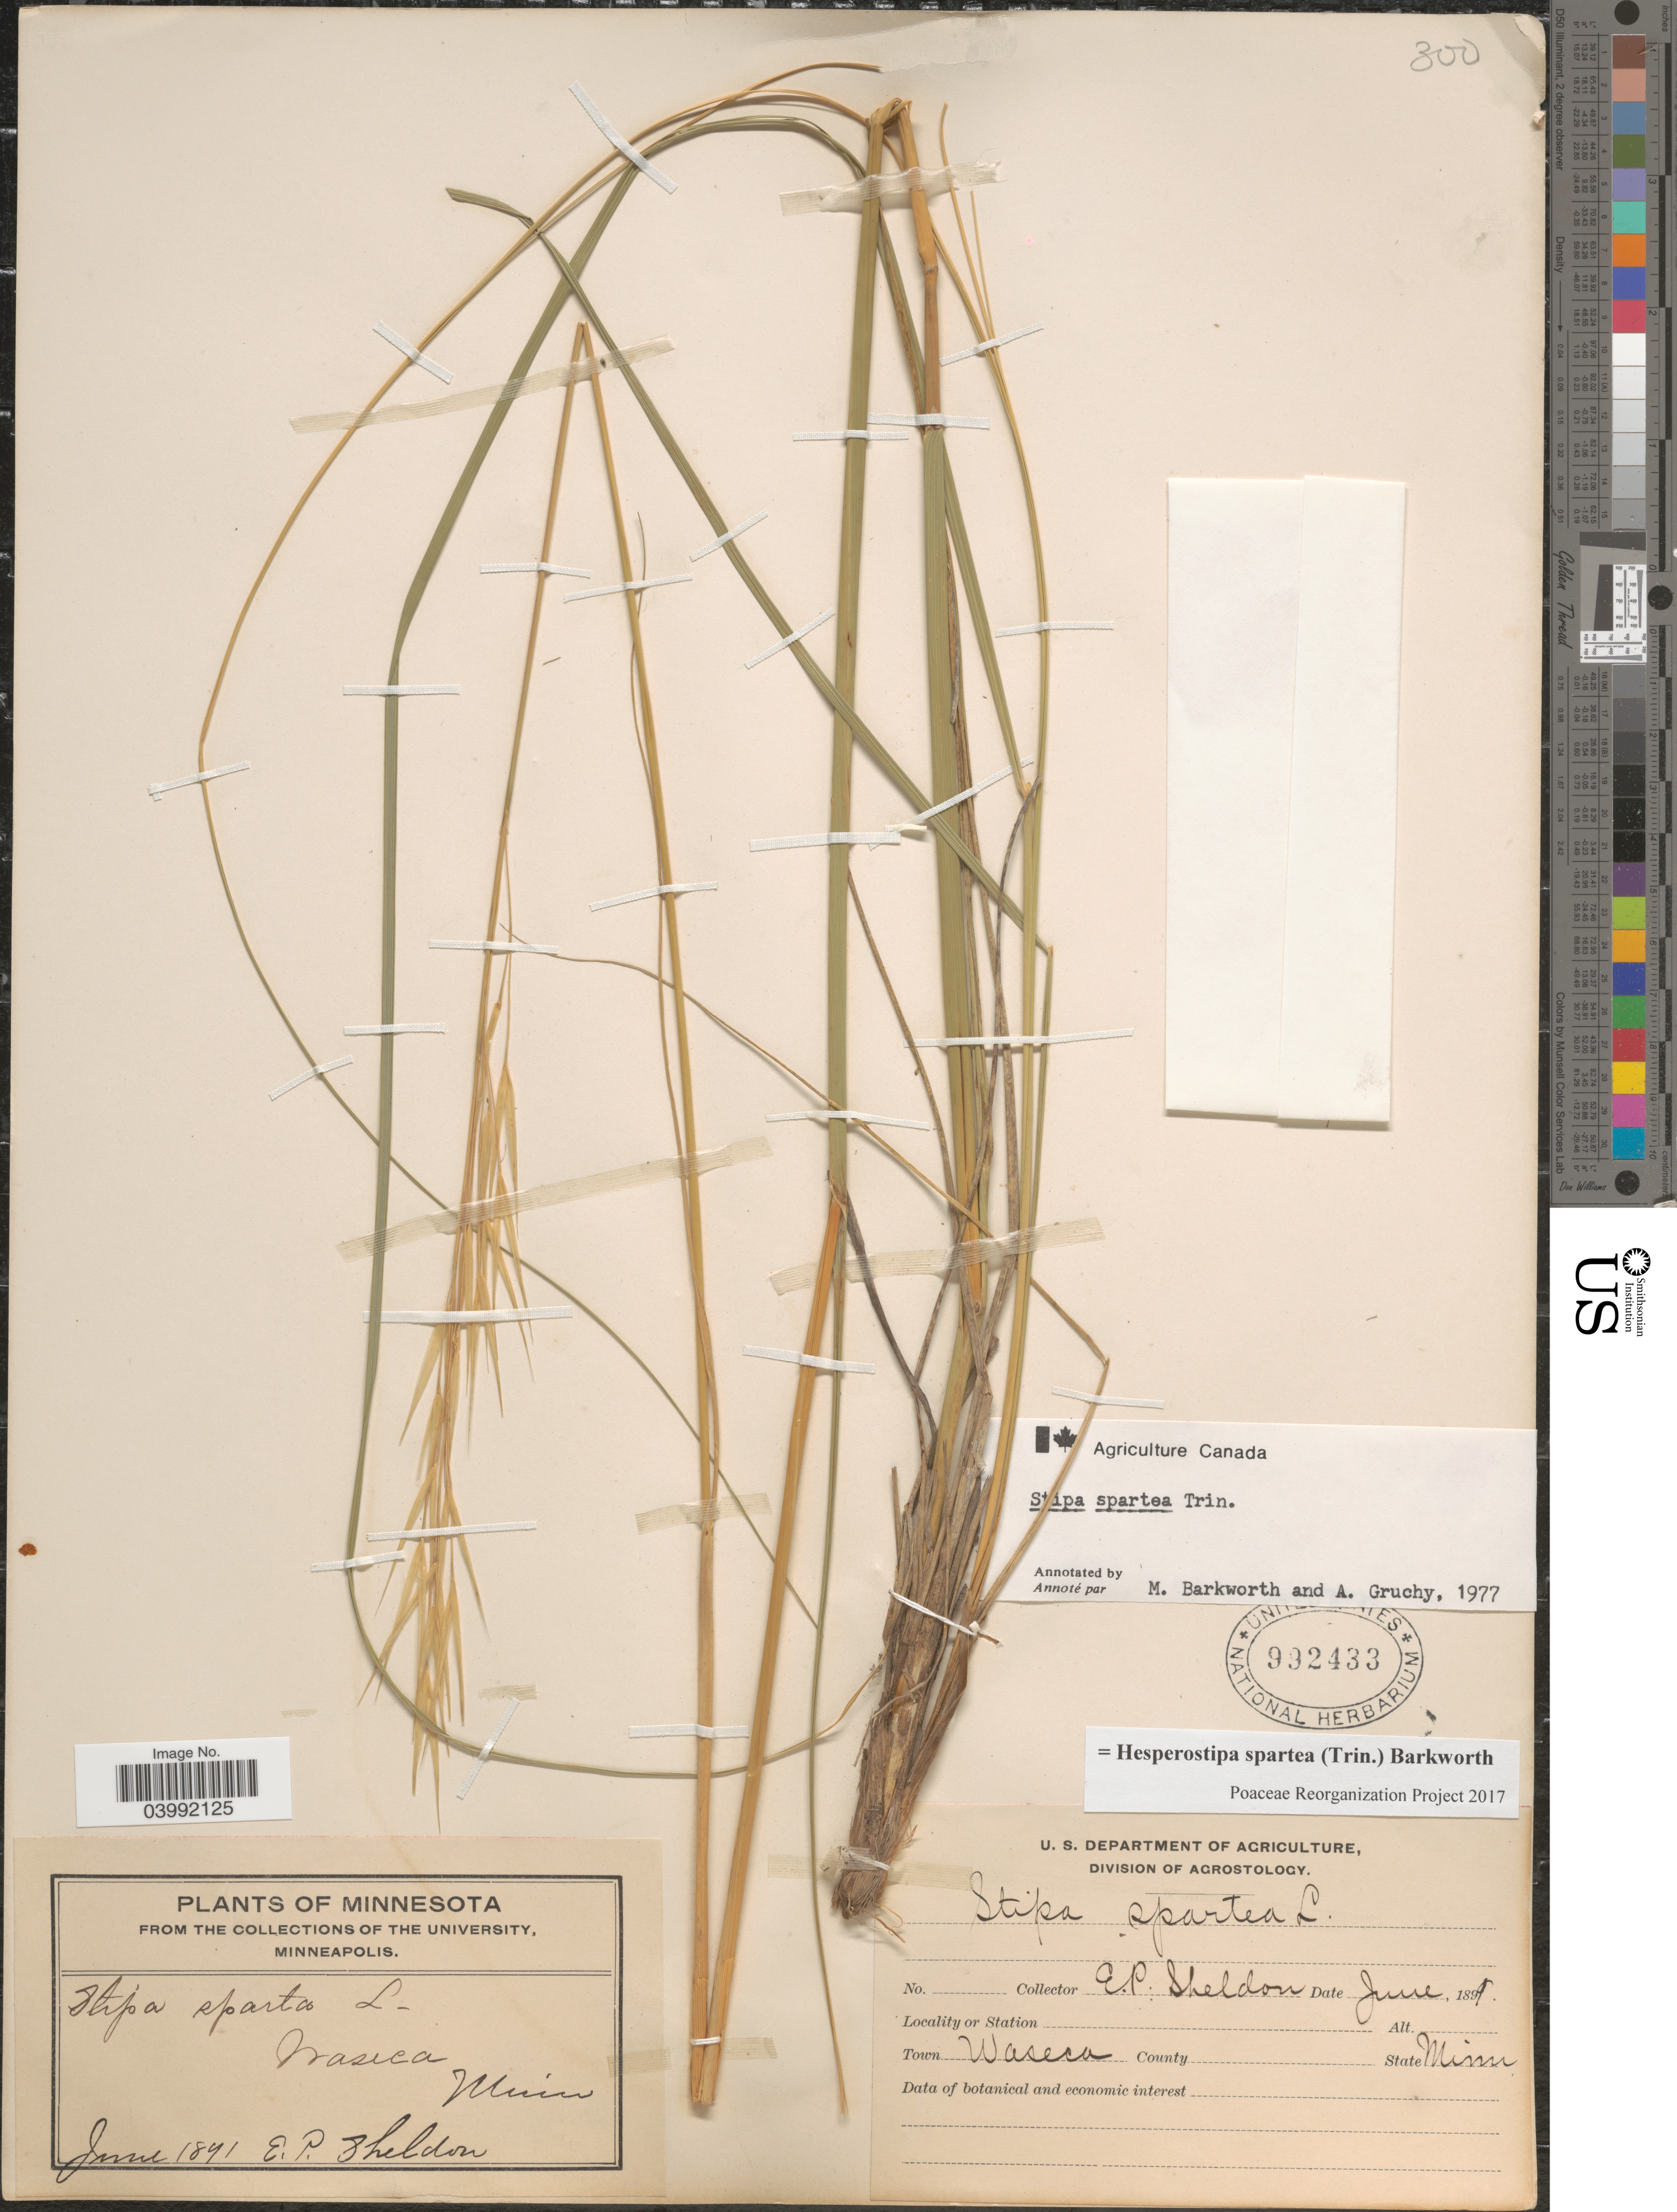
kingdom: Plantae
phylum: Tracheophyta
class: Liliopsida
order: Poales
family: Poaceae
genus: Hesperostipa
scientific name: Hesperostipa spartea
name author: (Trin.) Barkworth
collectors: E. P. Sheldon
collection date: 1891-06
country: United States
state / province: Minnesota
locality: Waseca.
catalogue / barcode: US 992433